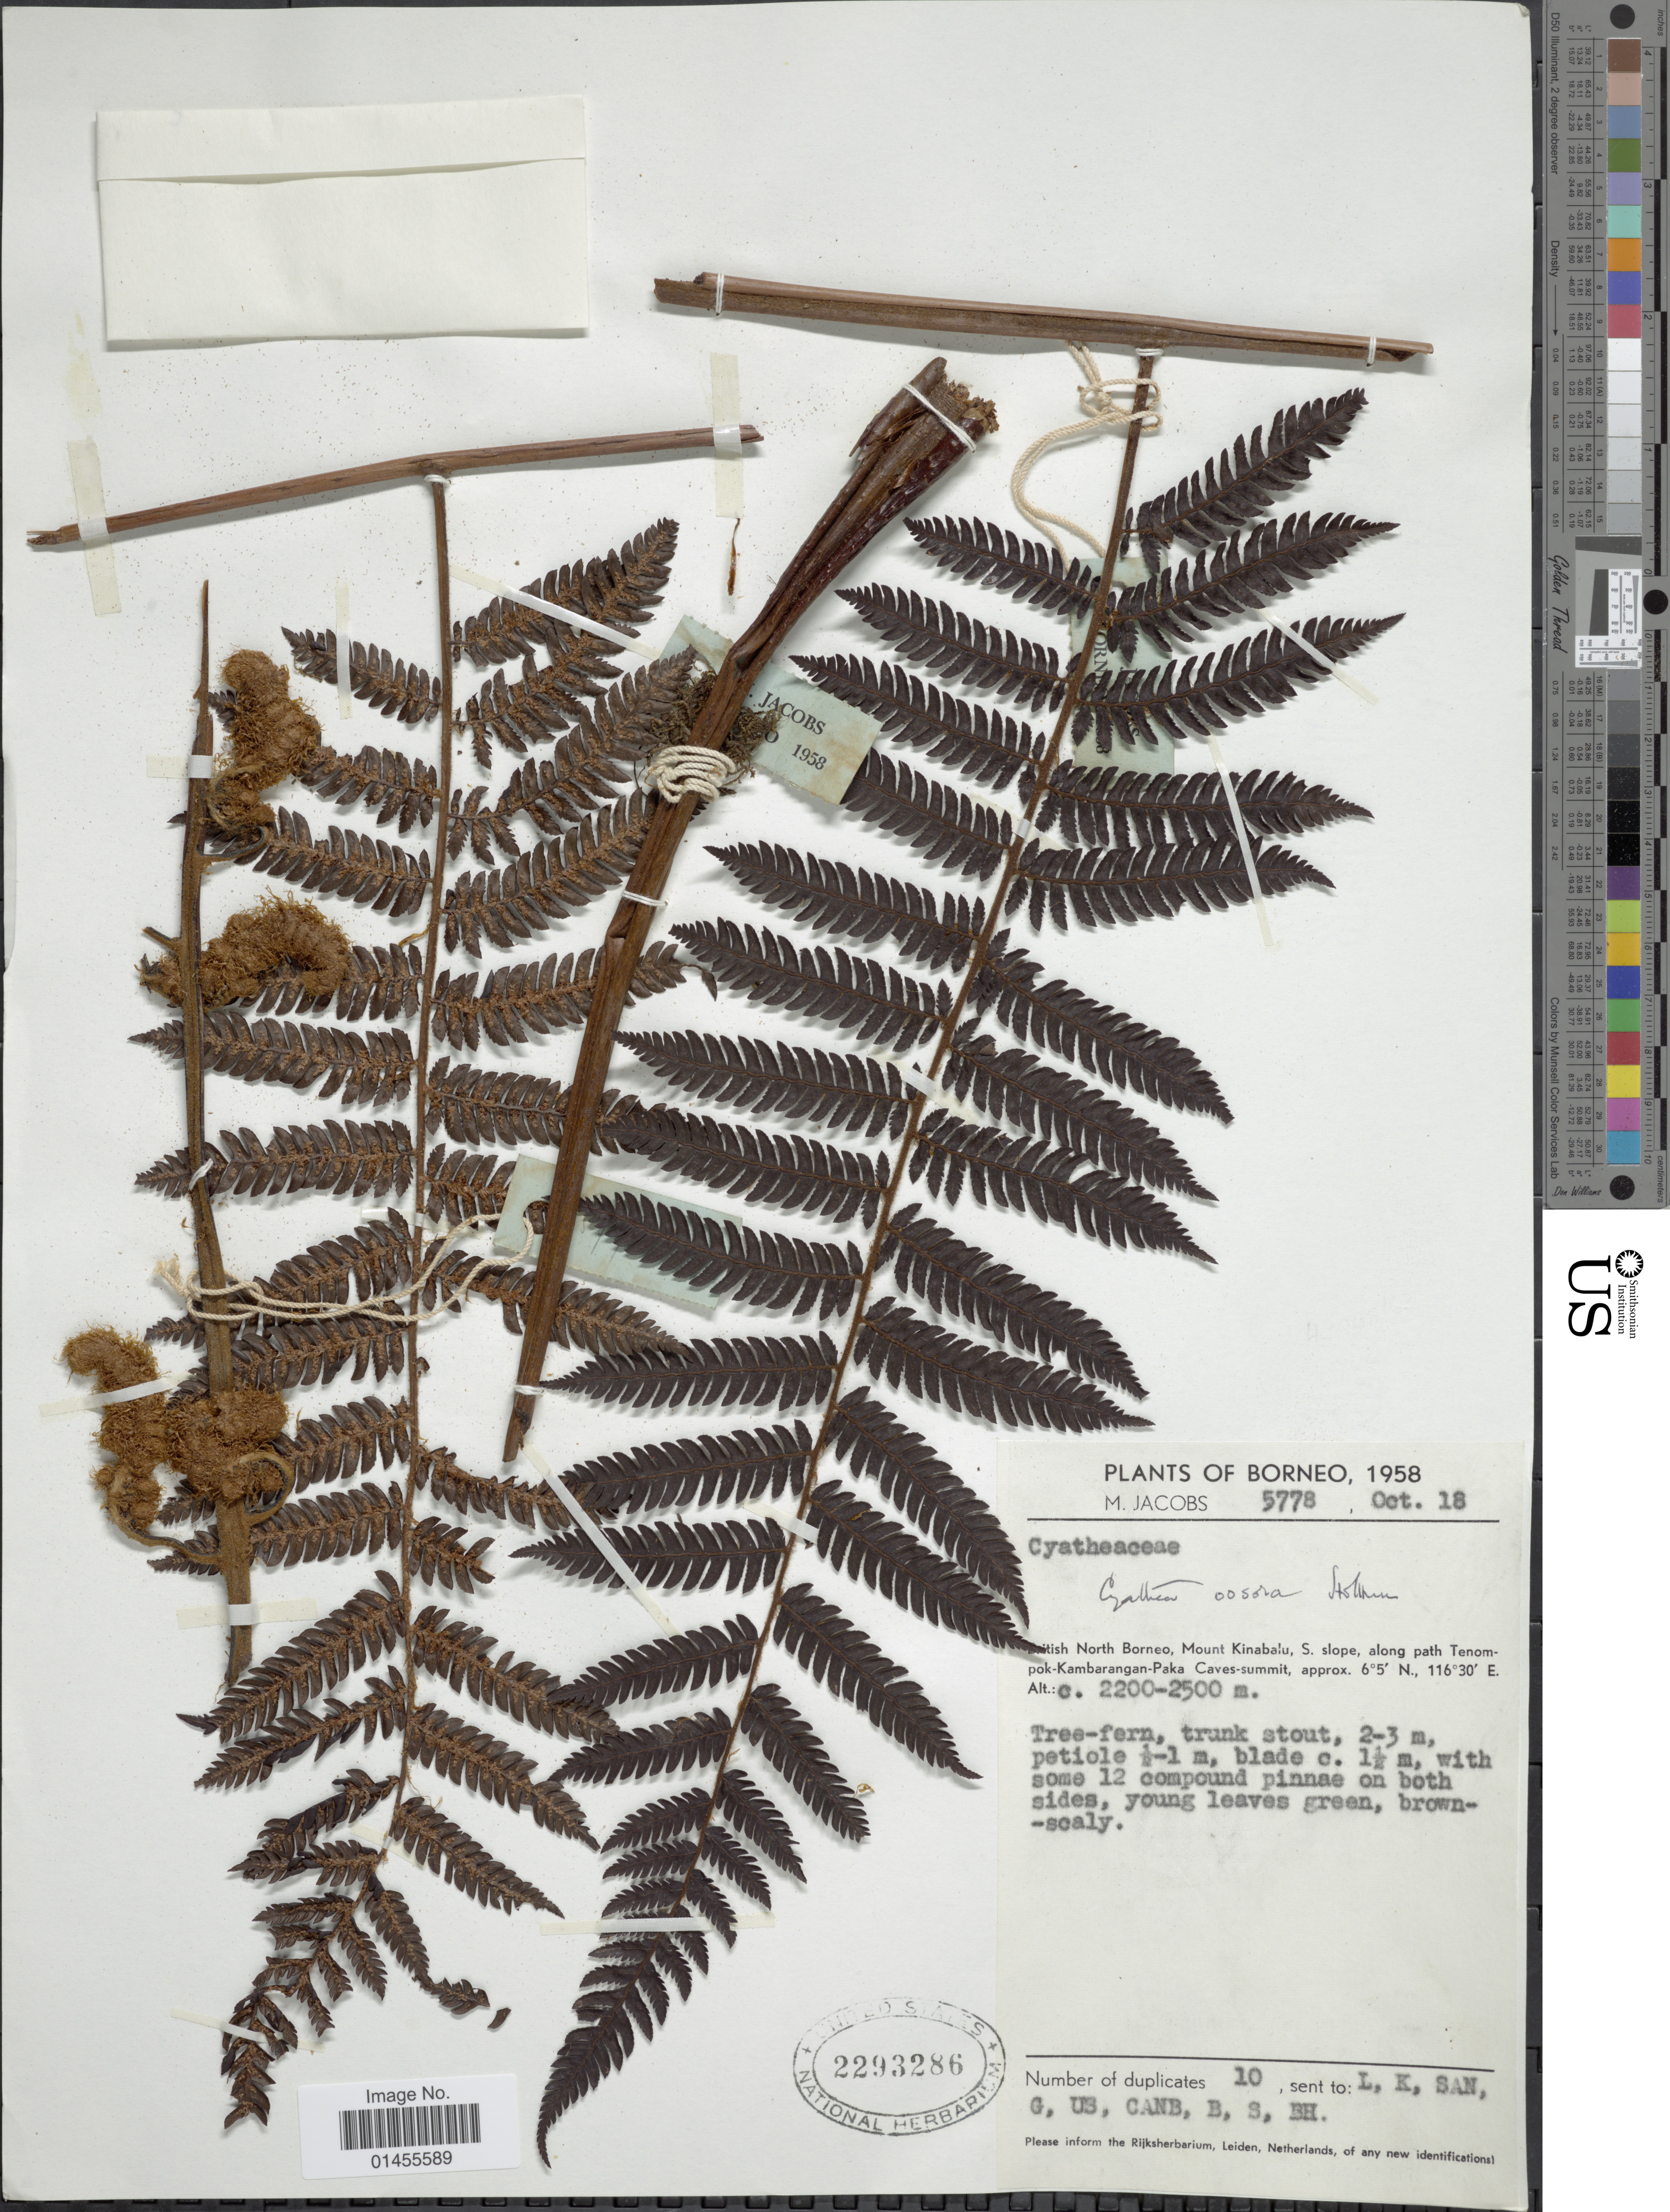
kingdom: Plantae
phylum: Tracheophyta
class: Polypodiopsida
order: Cyatheales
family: Cyatheaceae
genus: Alsophila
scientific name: Alsophila oosora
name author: (Holttum) R.M. Tryon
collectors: M. Jacobs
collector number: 5778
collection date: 1958-10-18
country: Malaysia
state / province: Sabah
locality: Borneo. British North Borneo. MOunt KInabalu, S. slope along path Tenompok-Kambarangan-Paka Caves-summit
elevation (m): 2200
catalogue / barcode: US 2293286